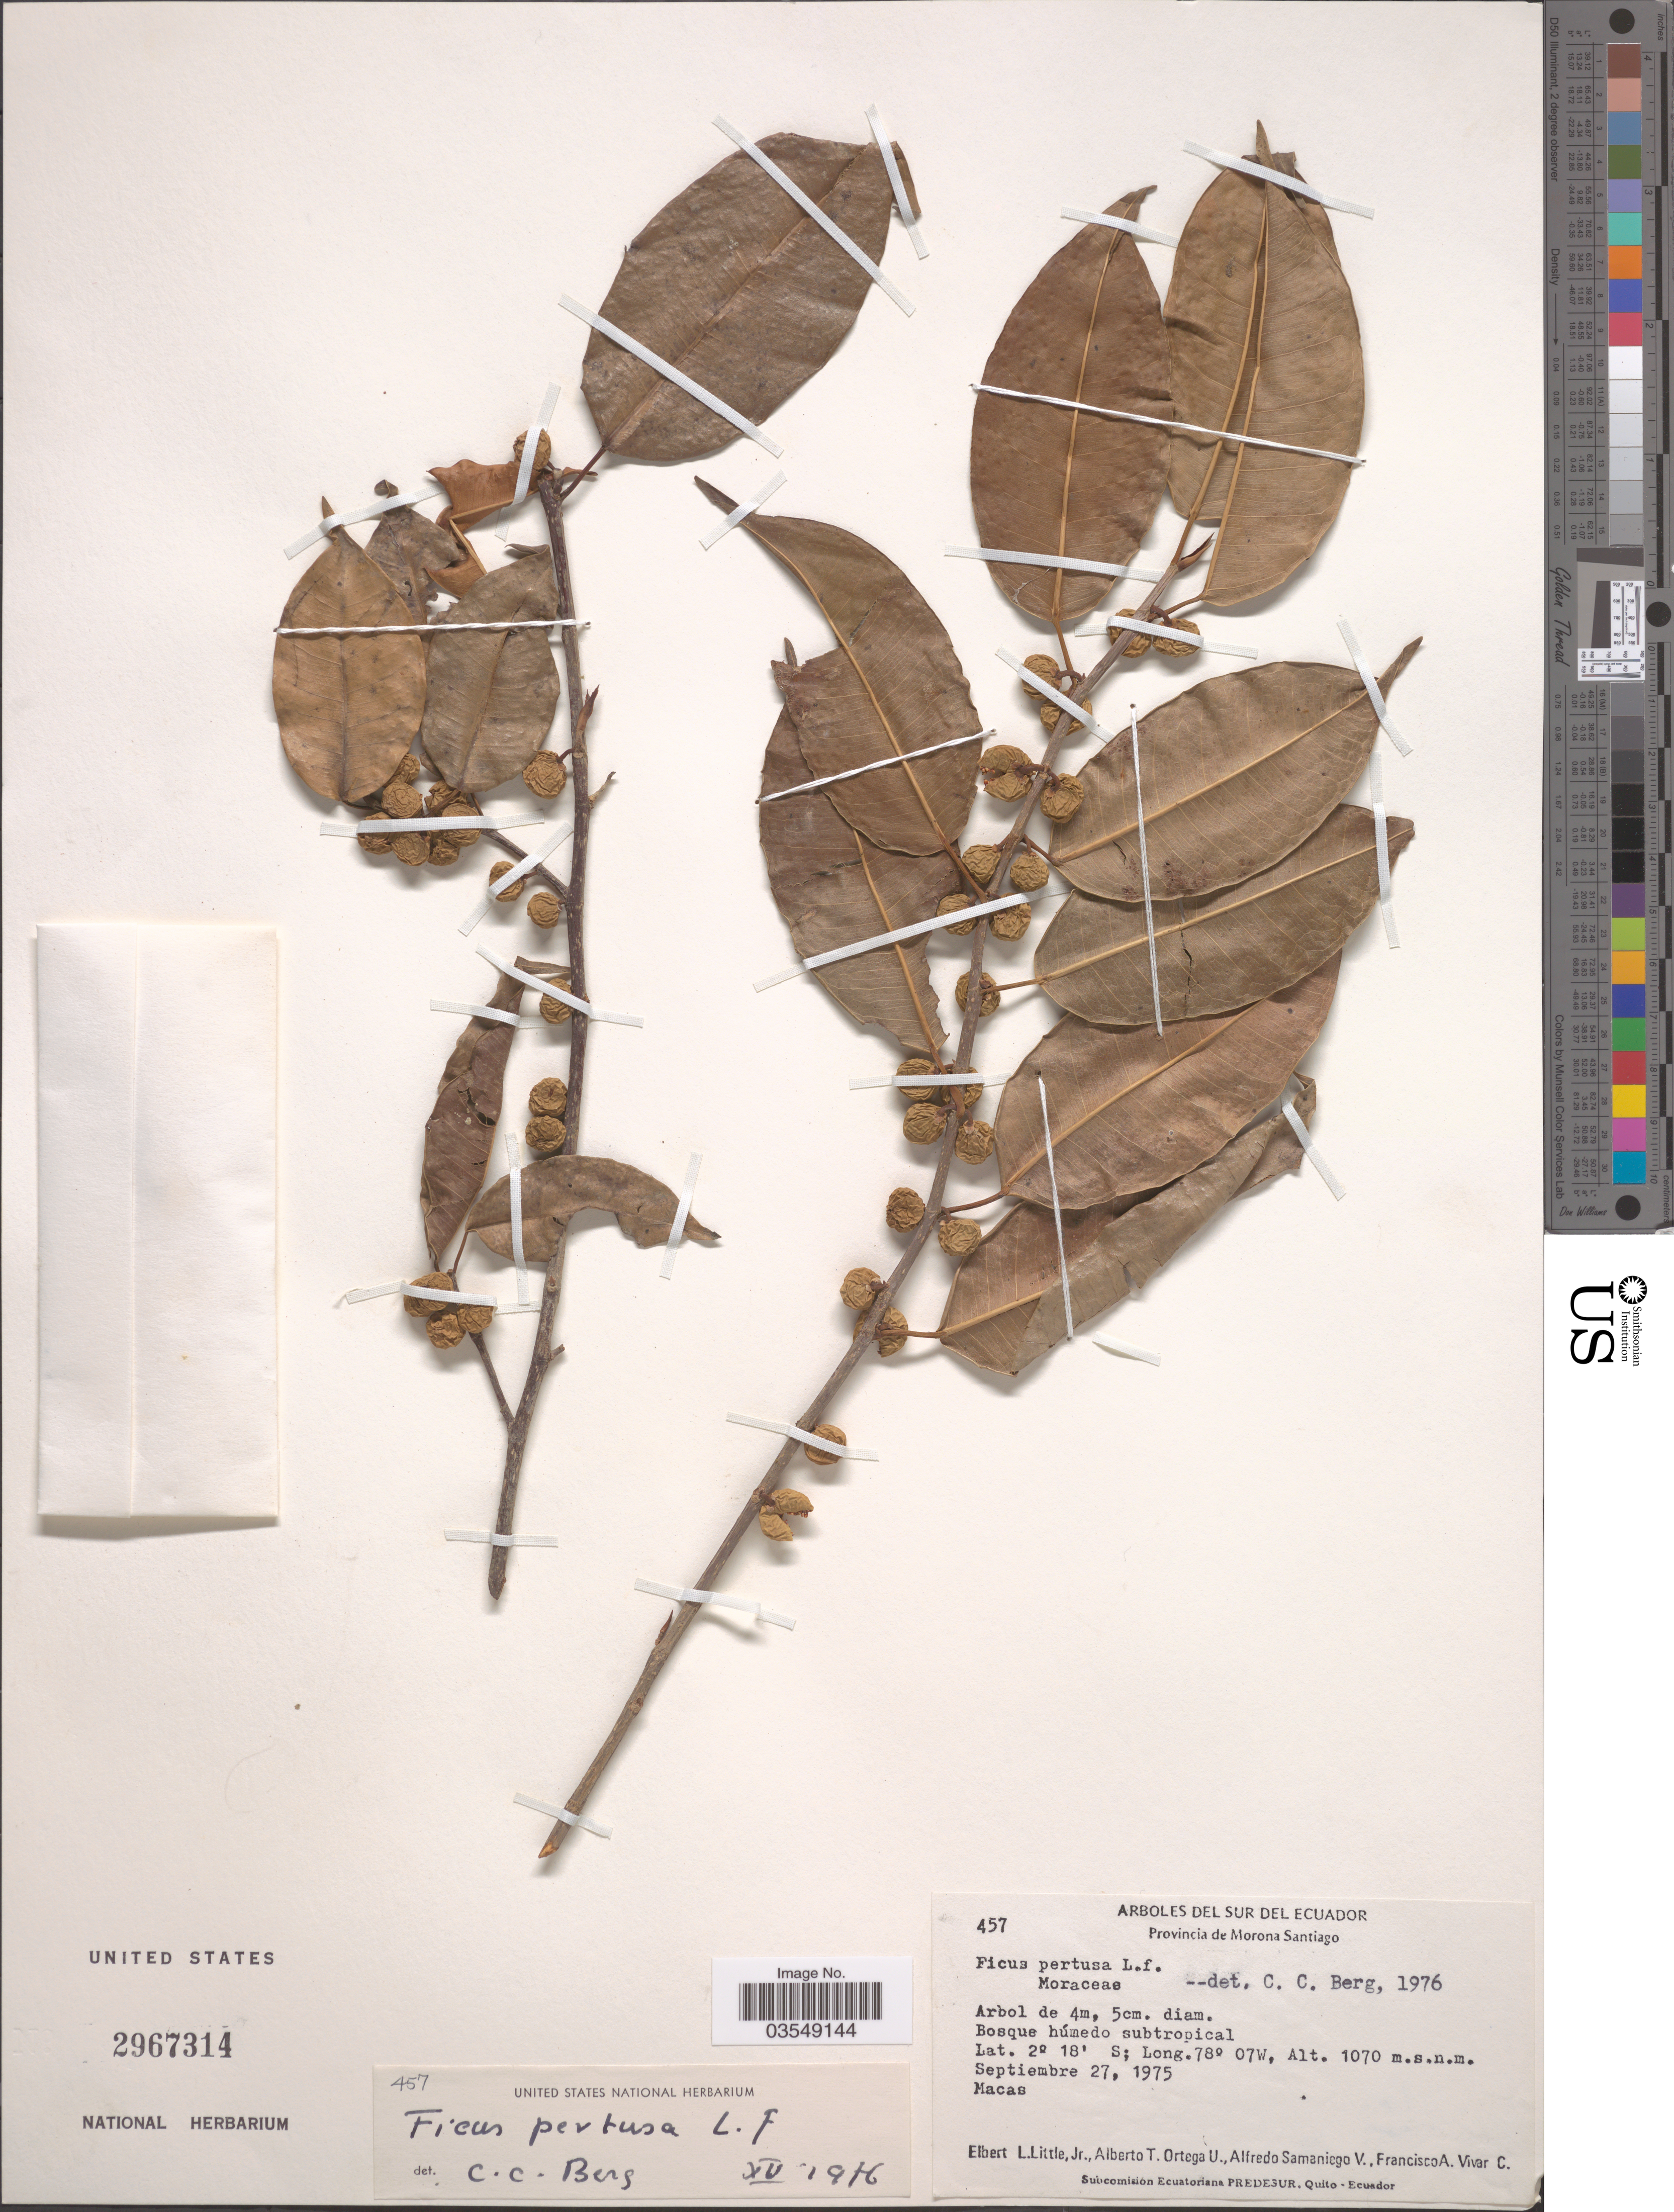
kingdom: Plantae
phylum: Tracheophyta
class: Magnoliopsida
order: Rosales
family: Moraceae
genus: Ficus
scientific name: Ficus pertusa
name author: L. f.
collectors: E. L. Little, A. T. Ortega U., A. V. Samaniego & F. A. Vivar C.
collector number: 457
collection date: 1975-09-27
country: Ecuador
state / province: Morona-Santiago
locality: Sur del Ecuador. Macas.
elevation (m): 1070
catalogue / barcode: US 2967314